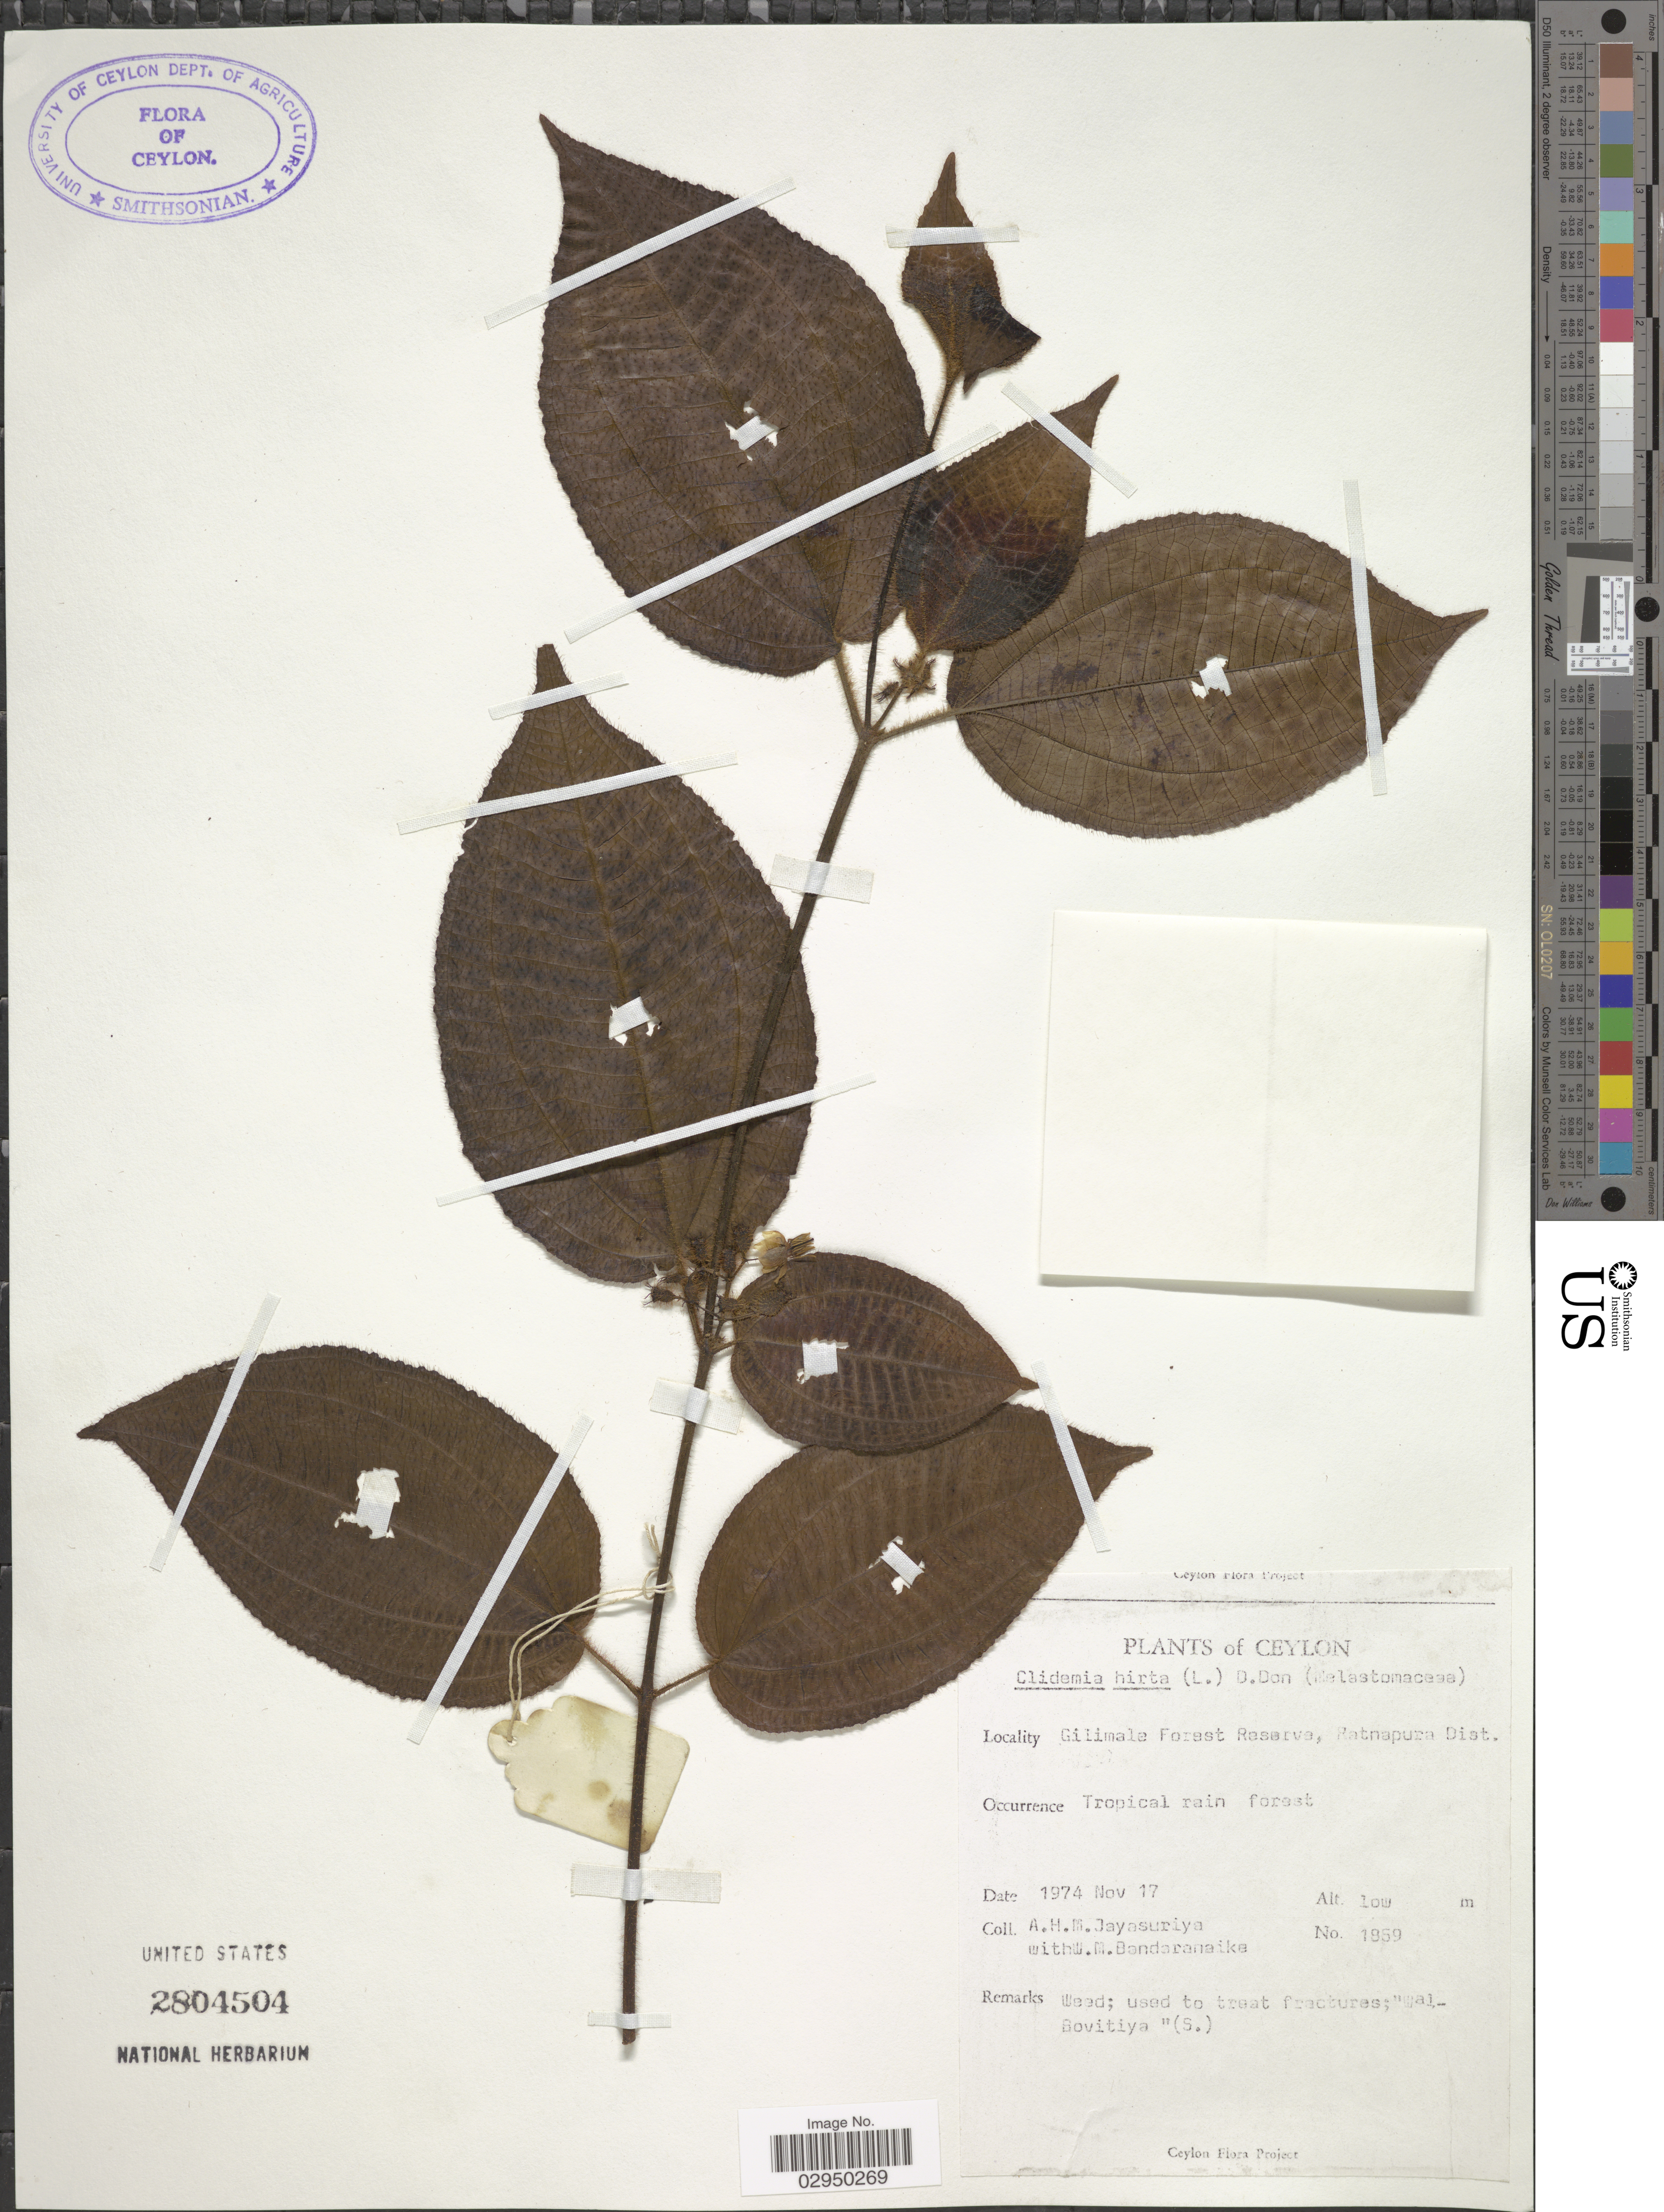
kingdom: Plantae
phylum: Tracheophyta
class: Magnoliopsida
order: Myrtales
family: Melastomataceae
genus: Clidemia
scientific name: Clidemia hirta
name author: (L.) D. Don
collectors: A. H. Jayasuriya & W. Bandaranaike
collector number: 1859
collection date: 1974-11-17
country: Sri Lanka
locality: Ceylon. Gilimale Forest Reserve, Ratnapura Dist.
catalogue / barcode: US 2804504